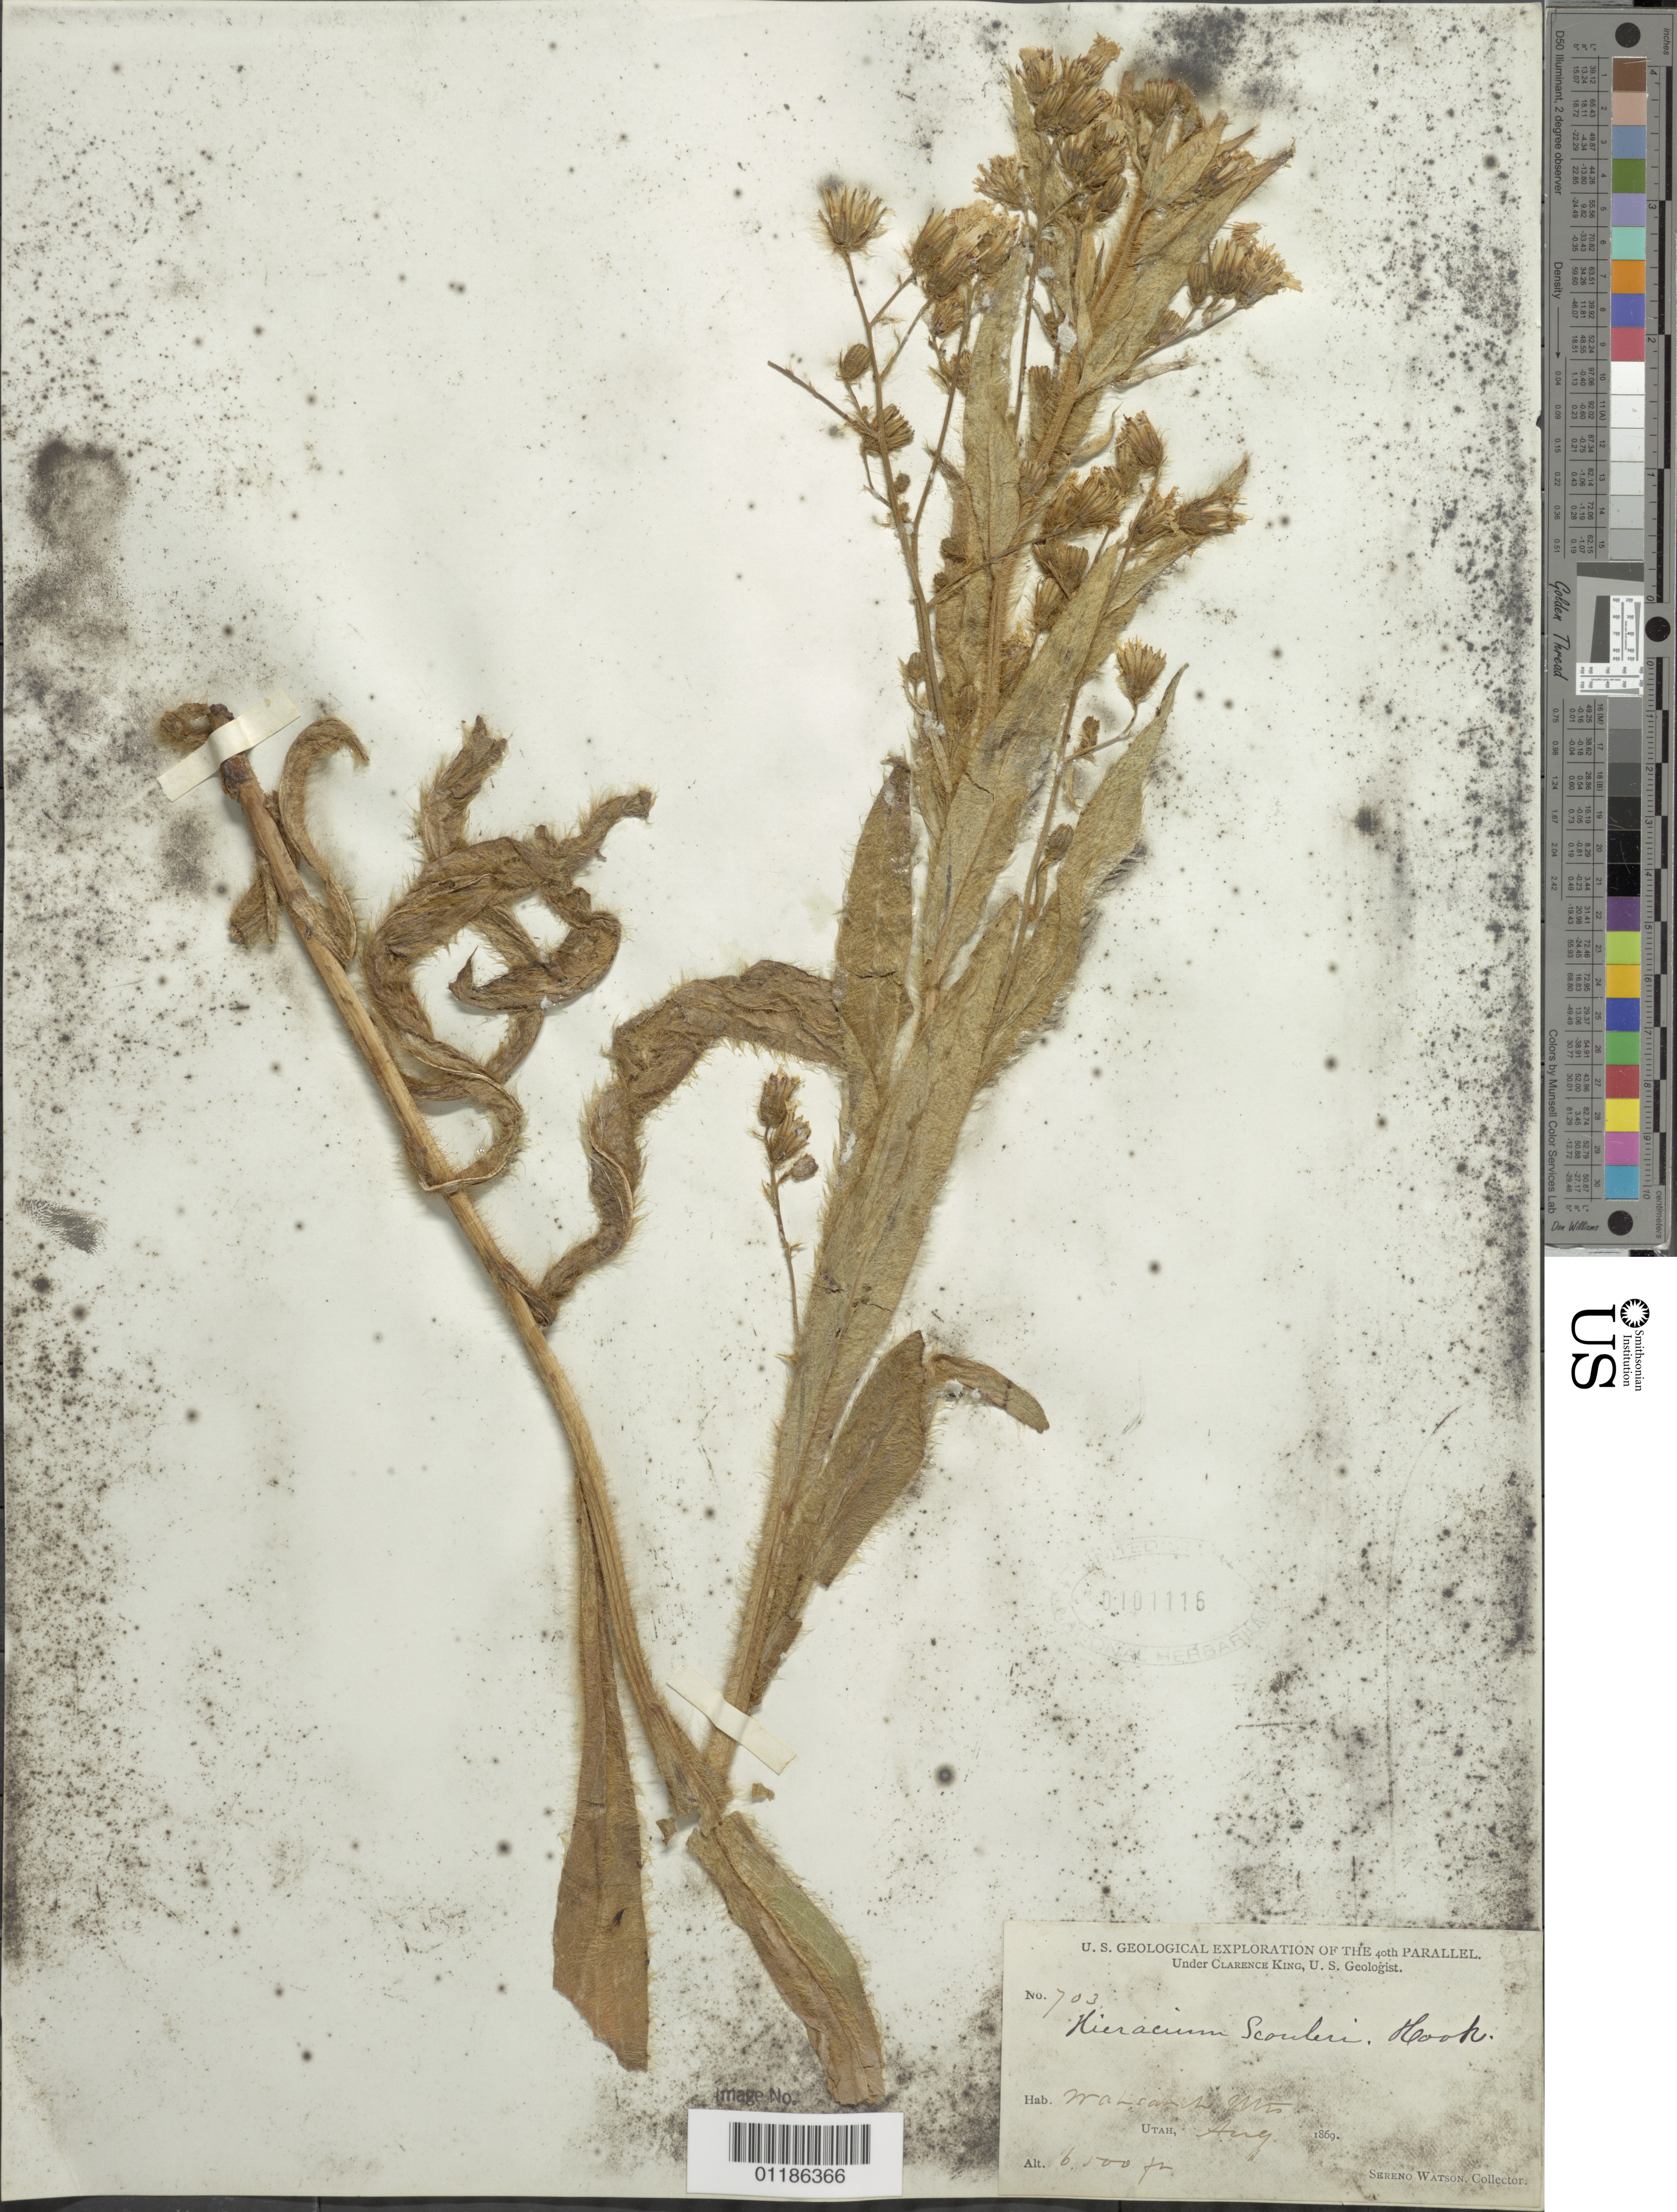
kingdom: Plantae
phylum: Tracheophyta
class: Magnoliopsida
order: Asterales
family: Asteraceae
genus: Hieracium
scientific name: Hieracium scouleri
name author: Hook.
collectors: S. Watson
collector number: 703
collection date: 1869-08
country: United States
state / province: Utah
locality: Wasatch Mts.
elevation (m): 1981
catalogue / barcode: US 1011116